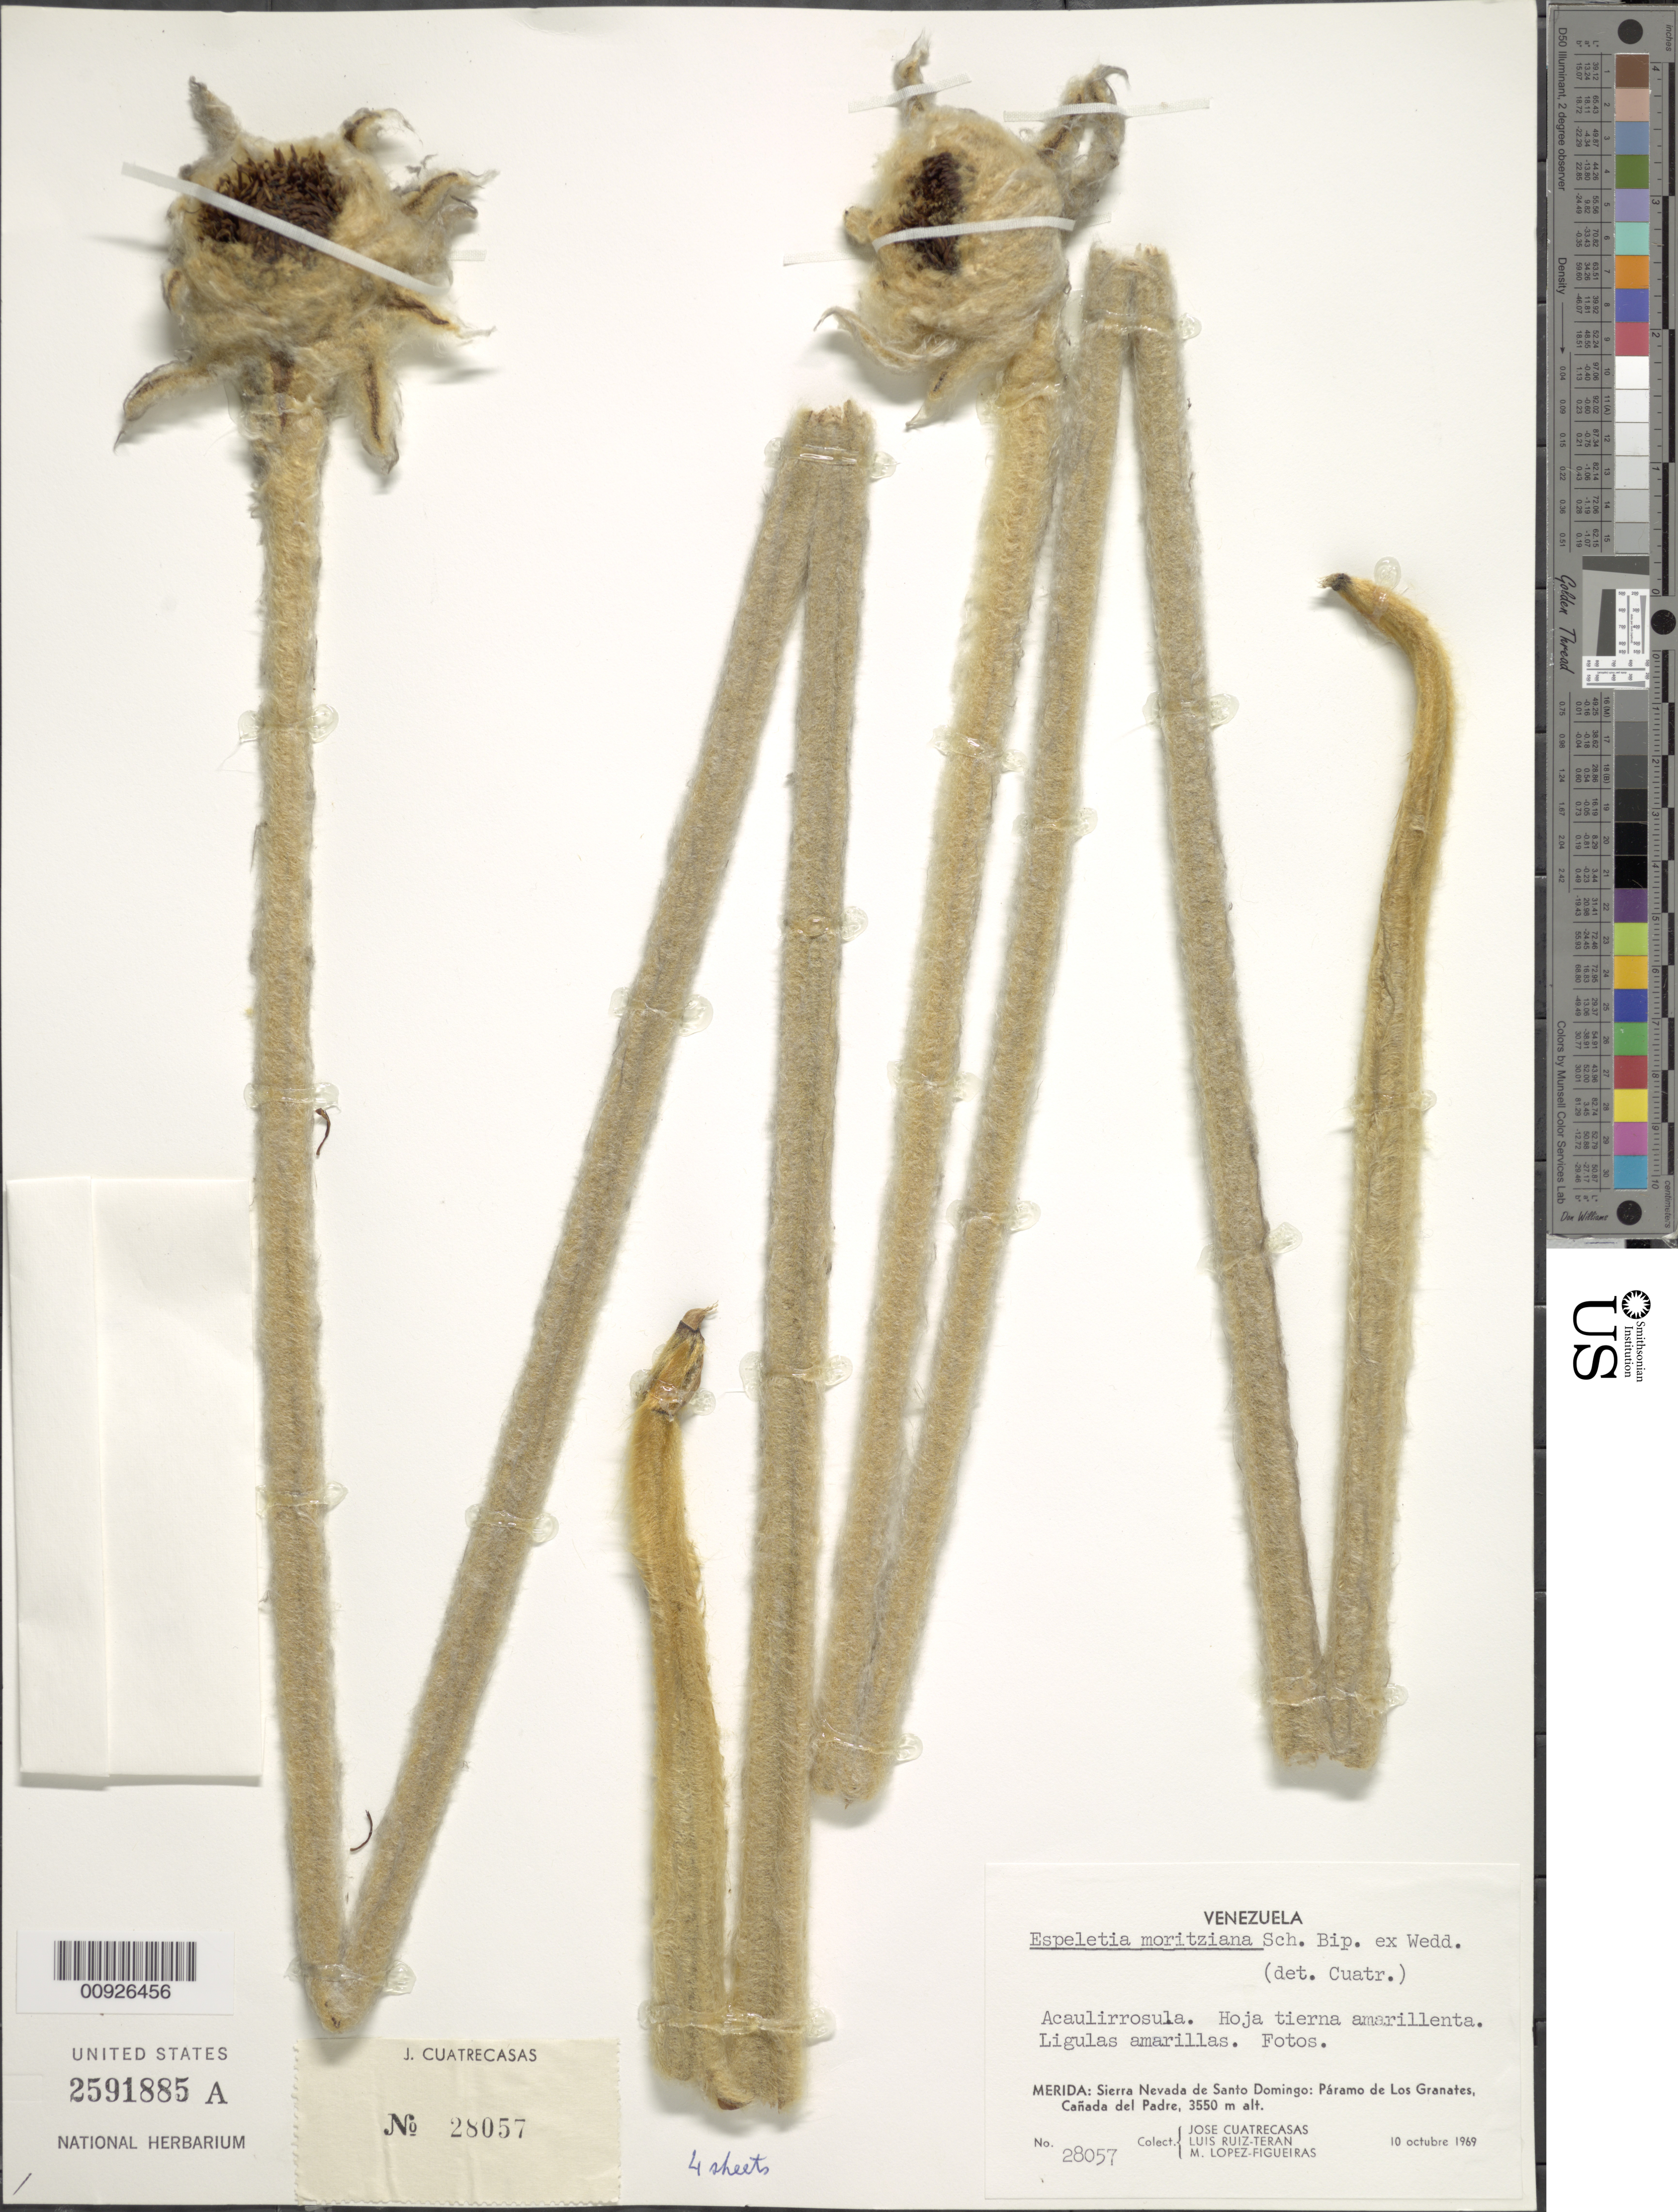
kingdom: Plantae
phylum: Tracheophyta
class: Magnoliopsida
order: Asterales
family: Asteraceae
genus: Coespeletia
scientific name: Coespeletia moritziana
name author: (Sch. Bip. ex Wedd.) Cuatrec.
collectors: J. Cuatrecasas, L. E. Ruíz-Terán & M. López Figueiras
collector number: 28057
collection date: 1969-10-10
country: Venezuela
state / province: Mérida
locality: Páramo de los Granates. Sierra Nevada de Santo Domingo: Cañada del Padre.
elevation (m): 3550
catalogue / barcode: US 2591885A